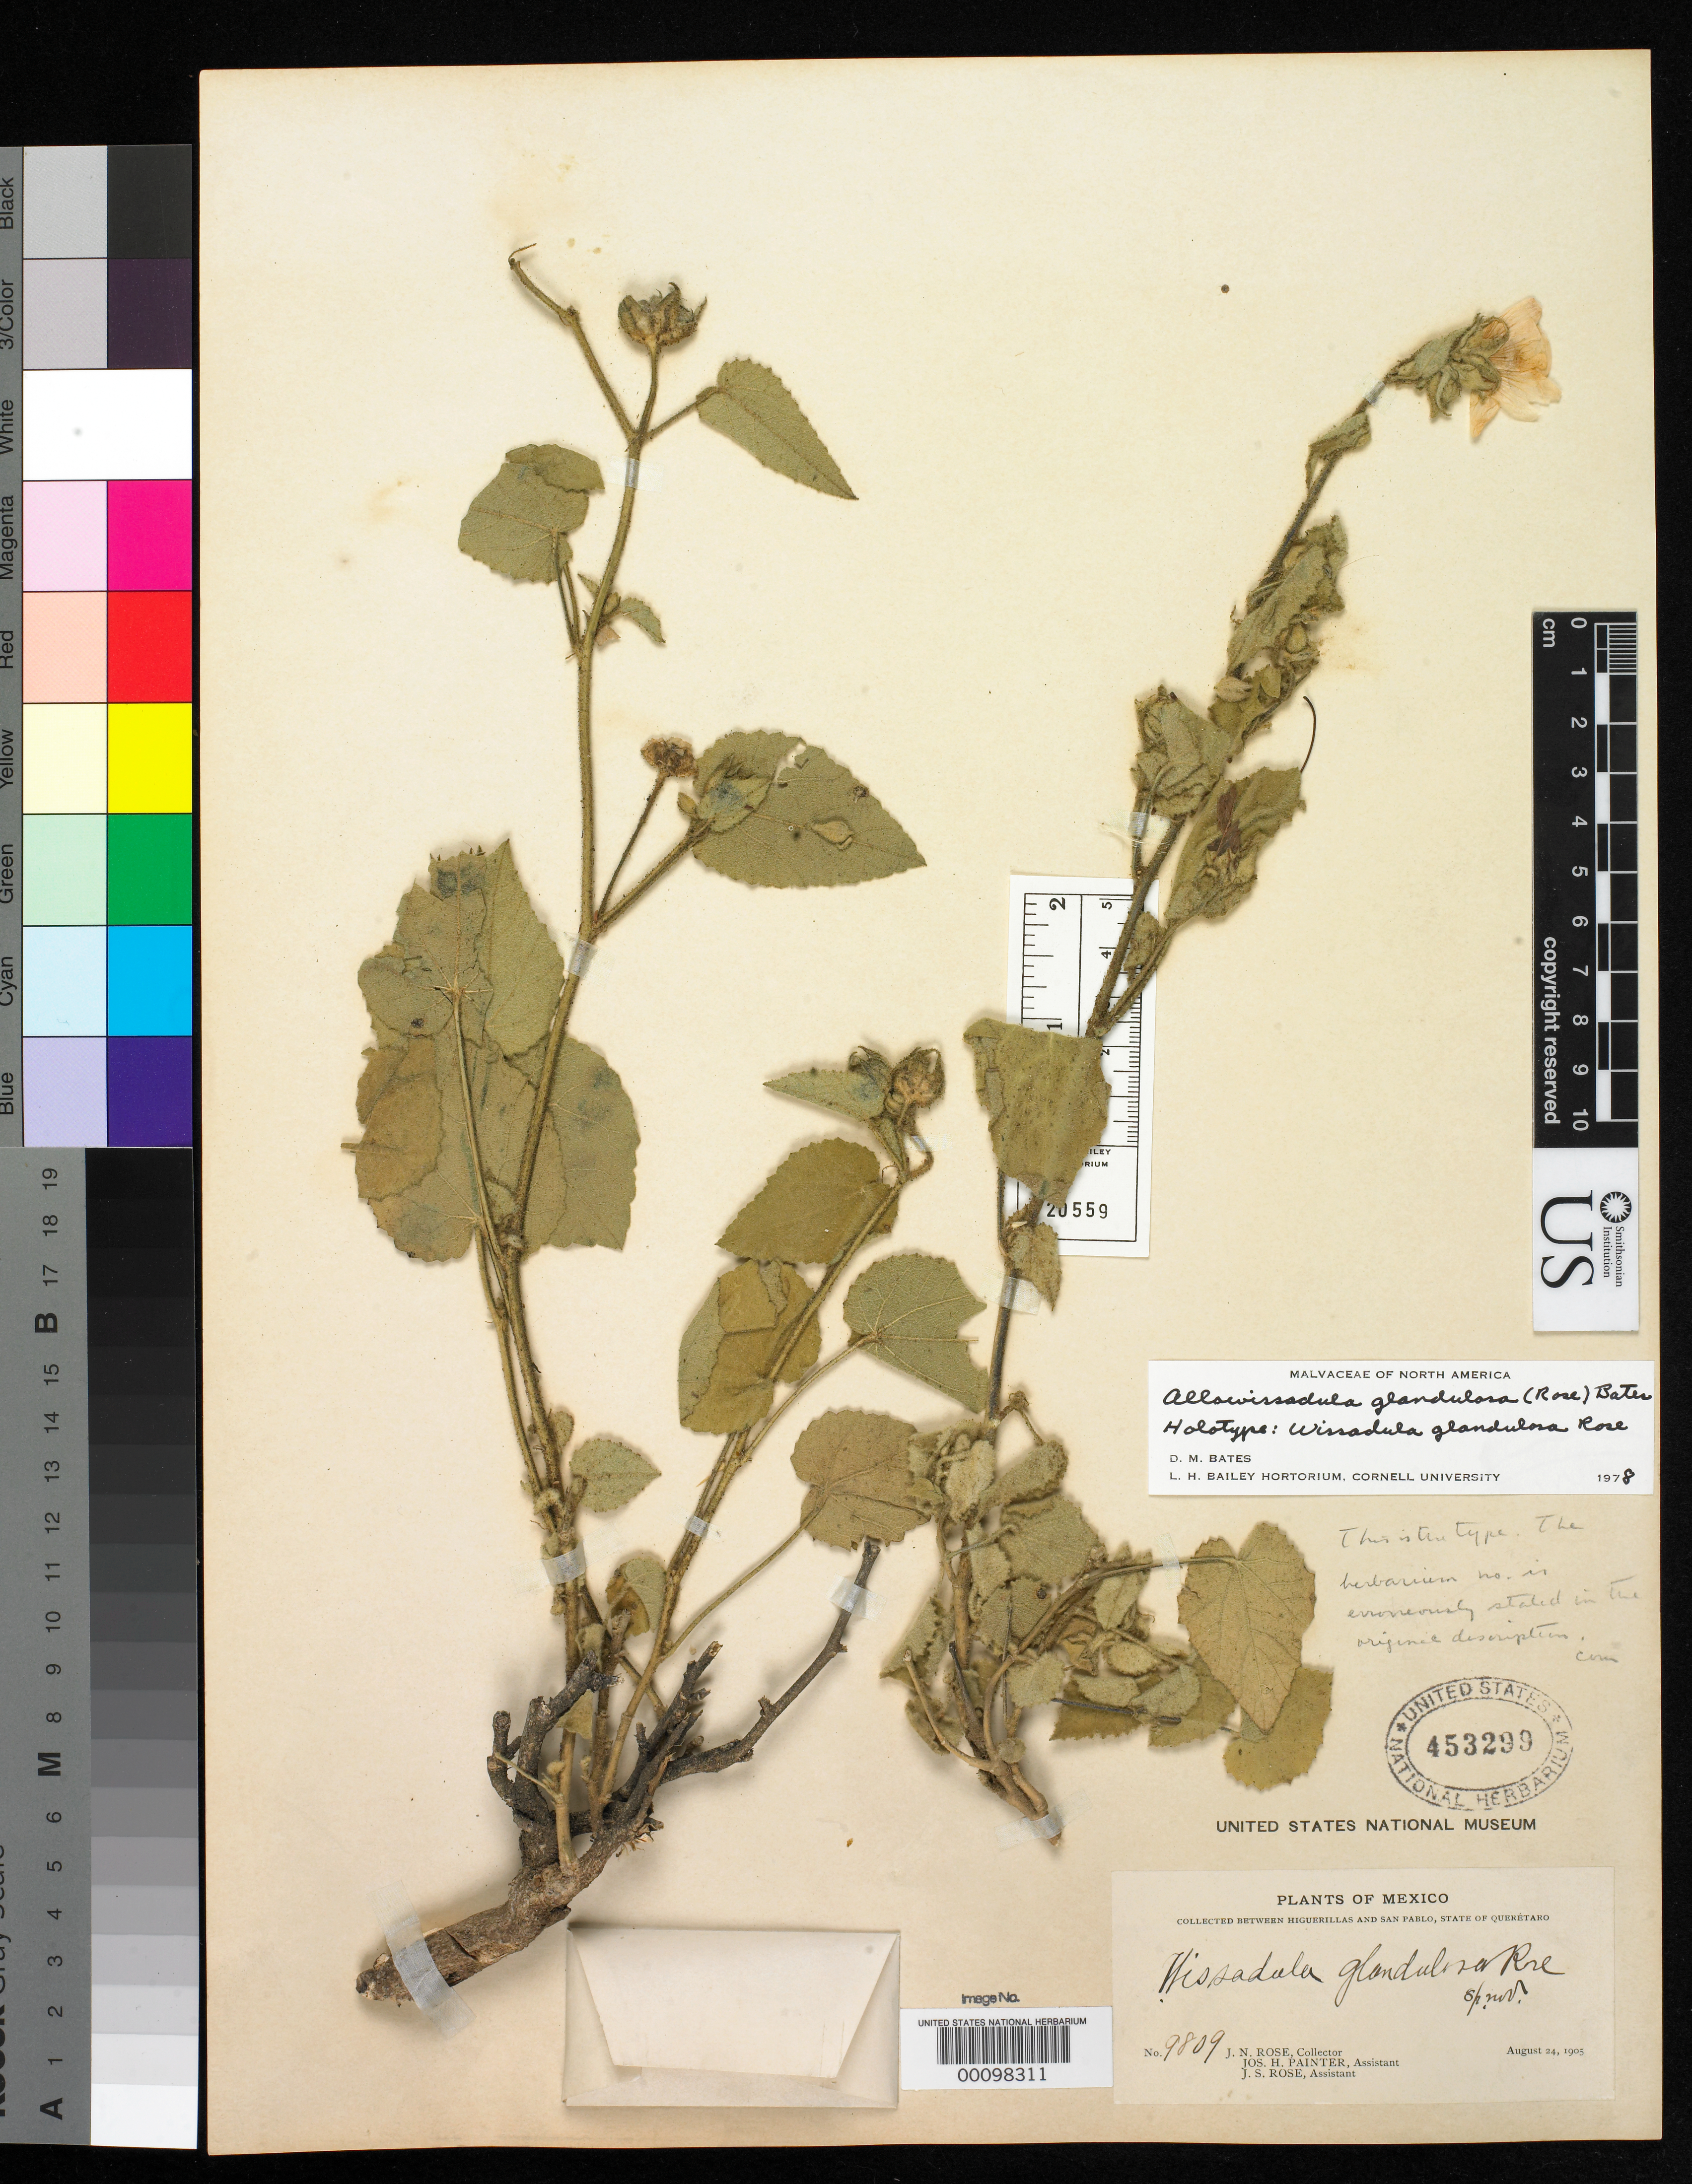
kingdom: Plantae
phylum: Tracheophyta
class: Magnoliopsida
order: Malvales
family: Malvaceae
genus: Wissadula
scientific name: Wissadula glandulosa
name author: Rose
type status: Holotype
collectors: J. N. Rose & J. H. Painter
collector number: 9809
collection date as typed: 24 Aug 1905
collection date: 1905-08-24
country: Mexico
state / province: Querétaro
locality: Between Higuerillas and San Pablo.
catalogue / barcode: US 453299